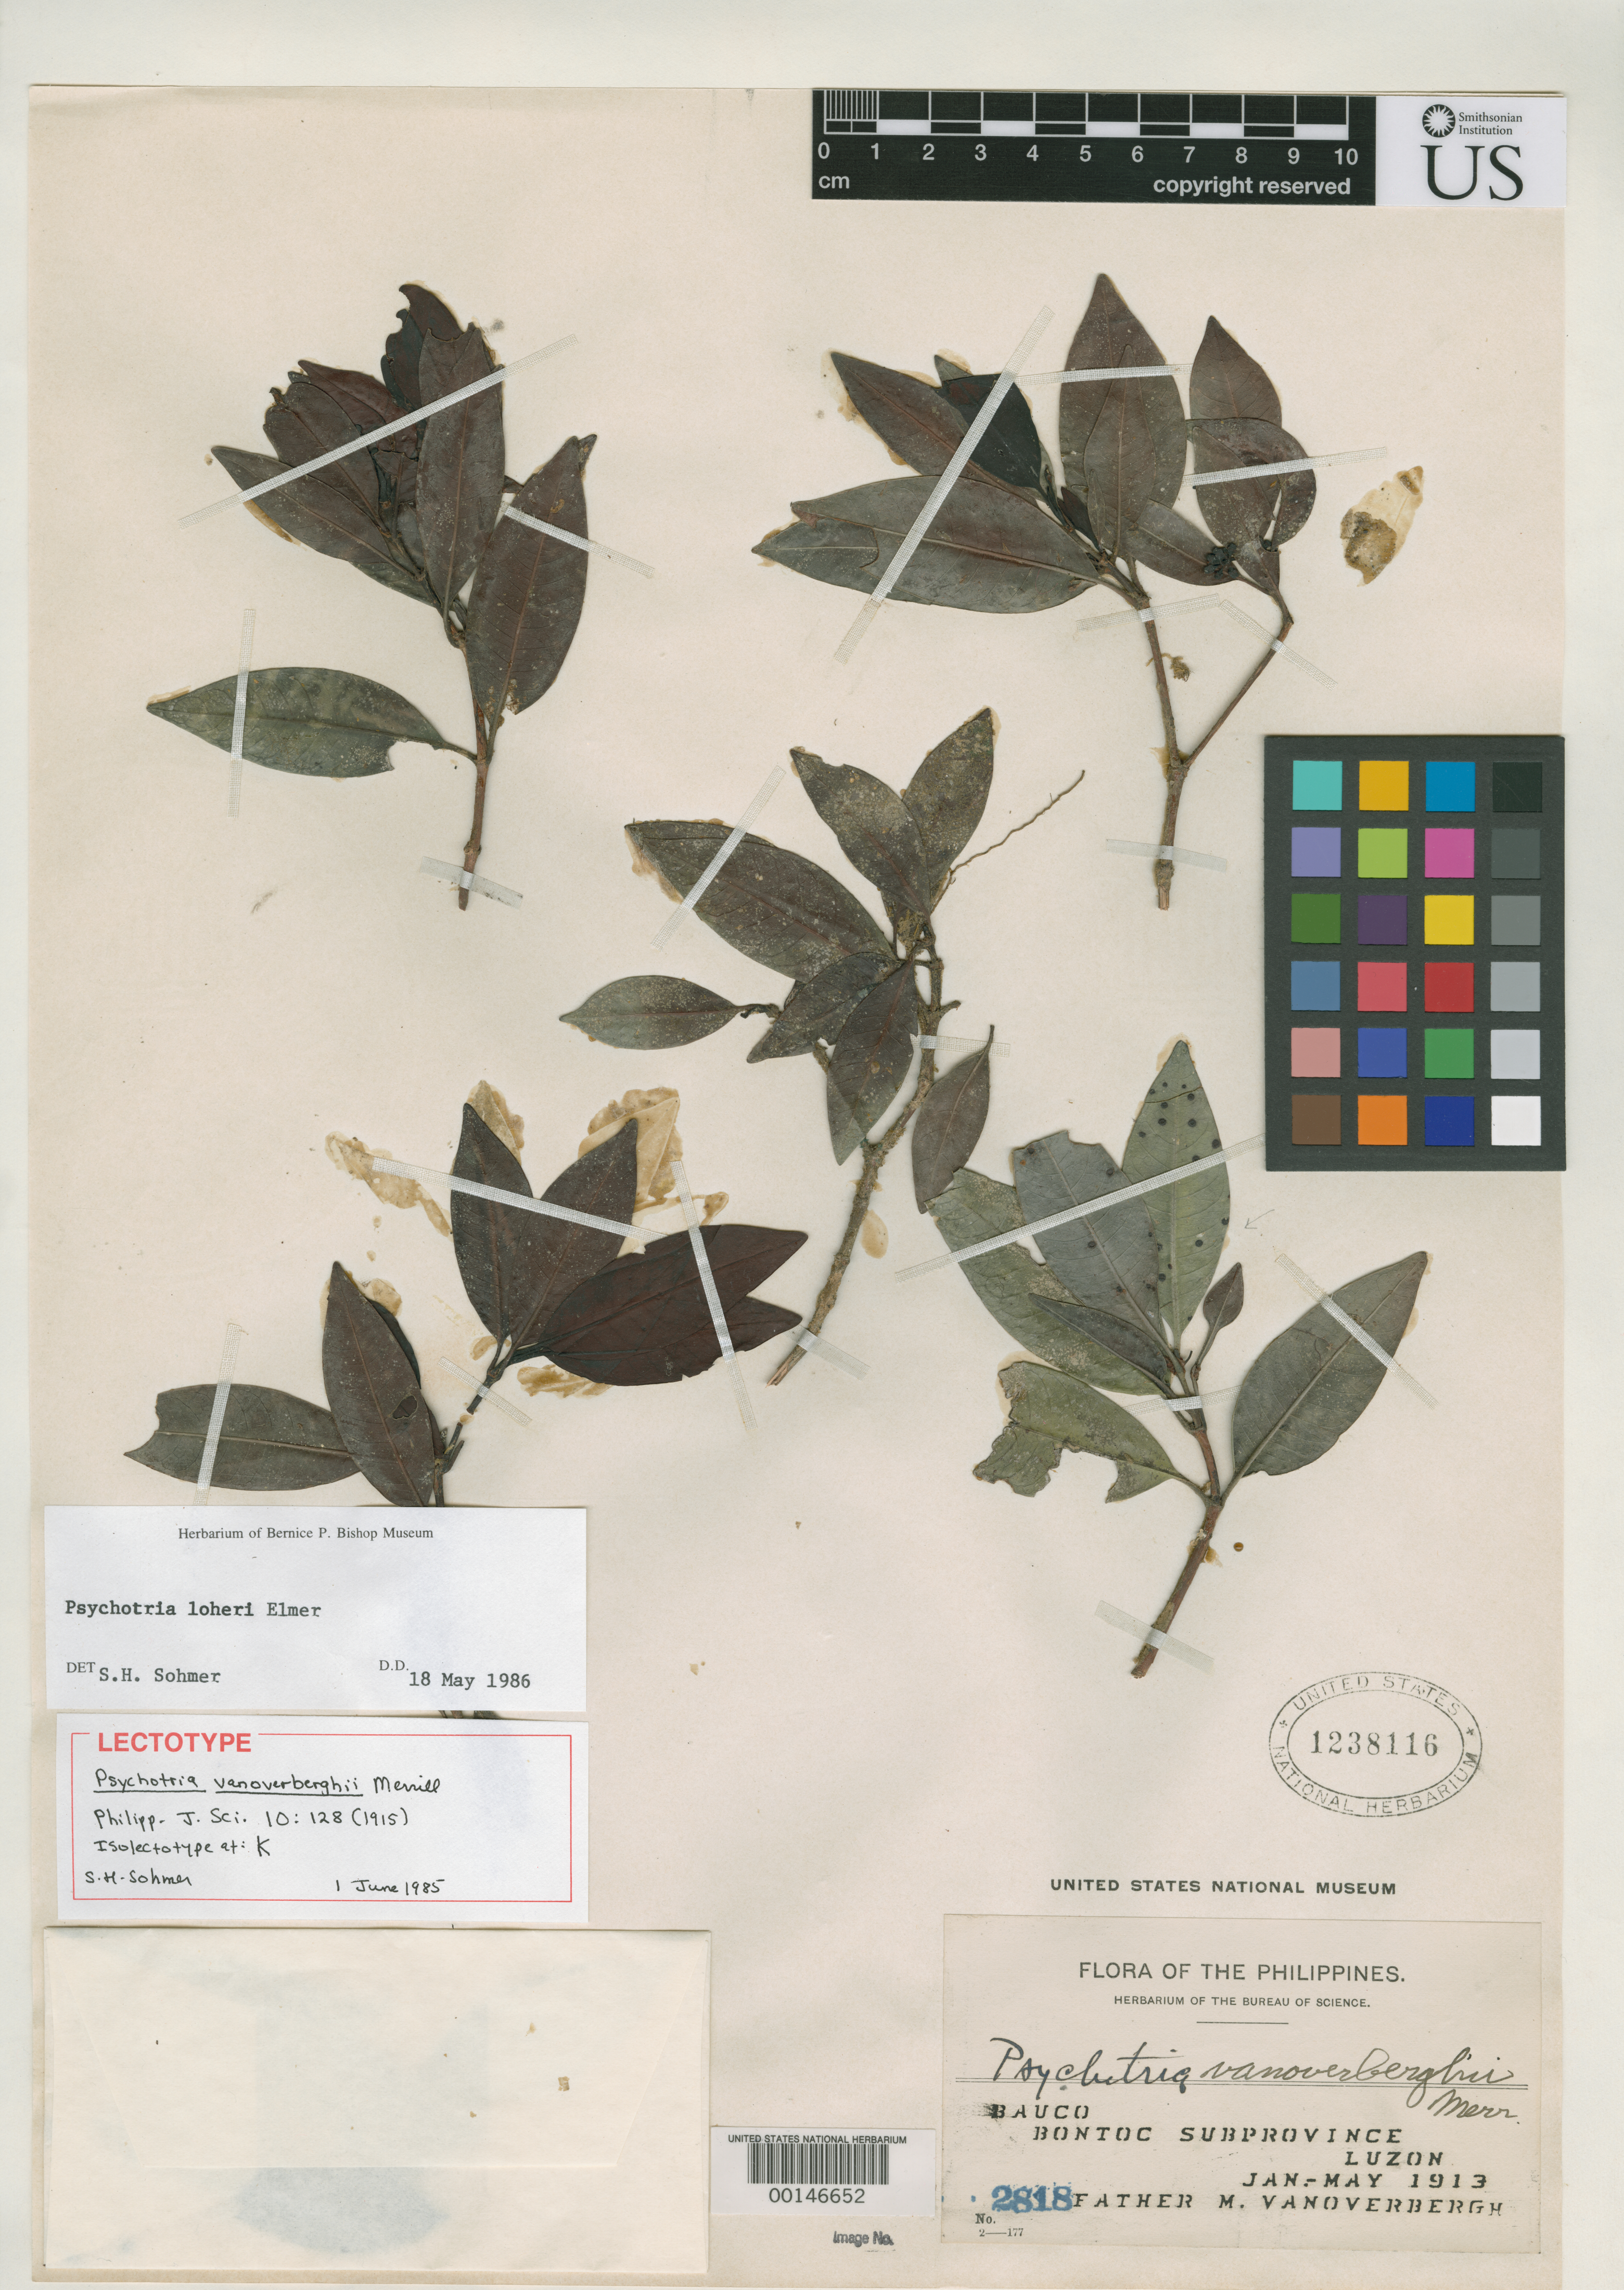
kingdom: Plantae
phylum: Tracheophyta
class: Magnoliopsida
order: Gentianales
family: Rubiaceae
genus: Psychotria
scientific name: Psychotria vanoverberghii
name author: Merr.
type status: Isotype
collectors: M. Vanoverbergh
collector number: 2818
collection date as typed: Jan 1913 to -- May 1913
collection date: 1913-01/1913-05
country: Philippines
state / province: Cordillera (Administrative Region)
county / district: Mountain province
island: Luzon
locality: Bontoc, Bauco.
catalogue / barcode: US 1238116